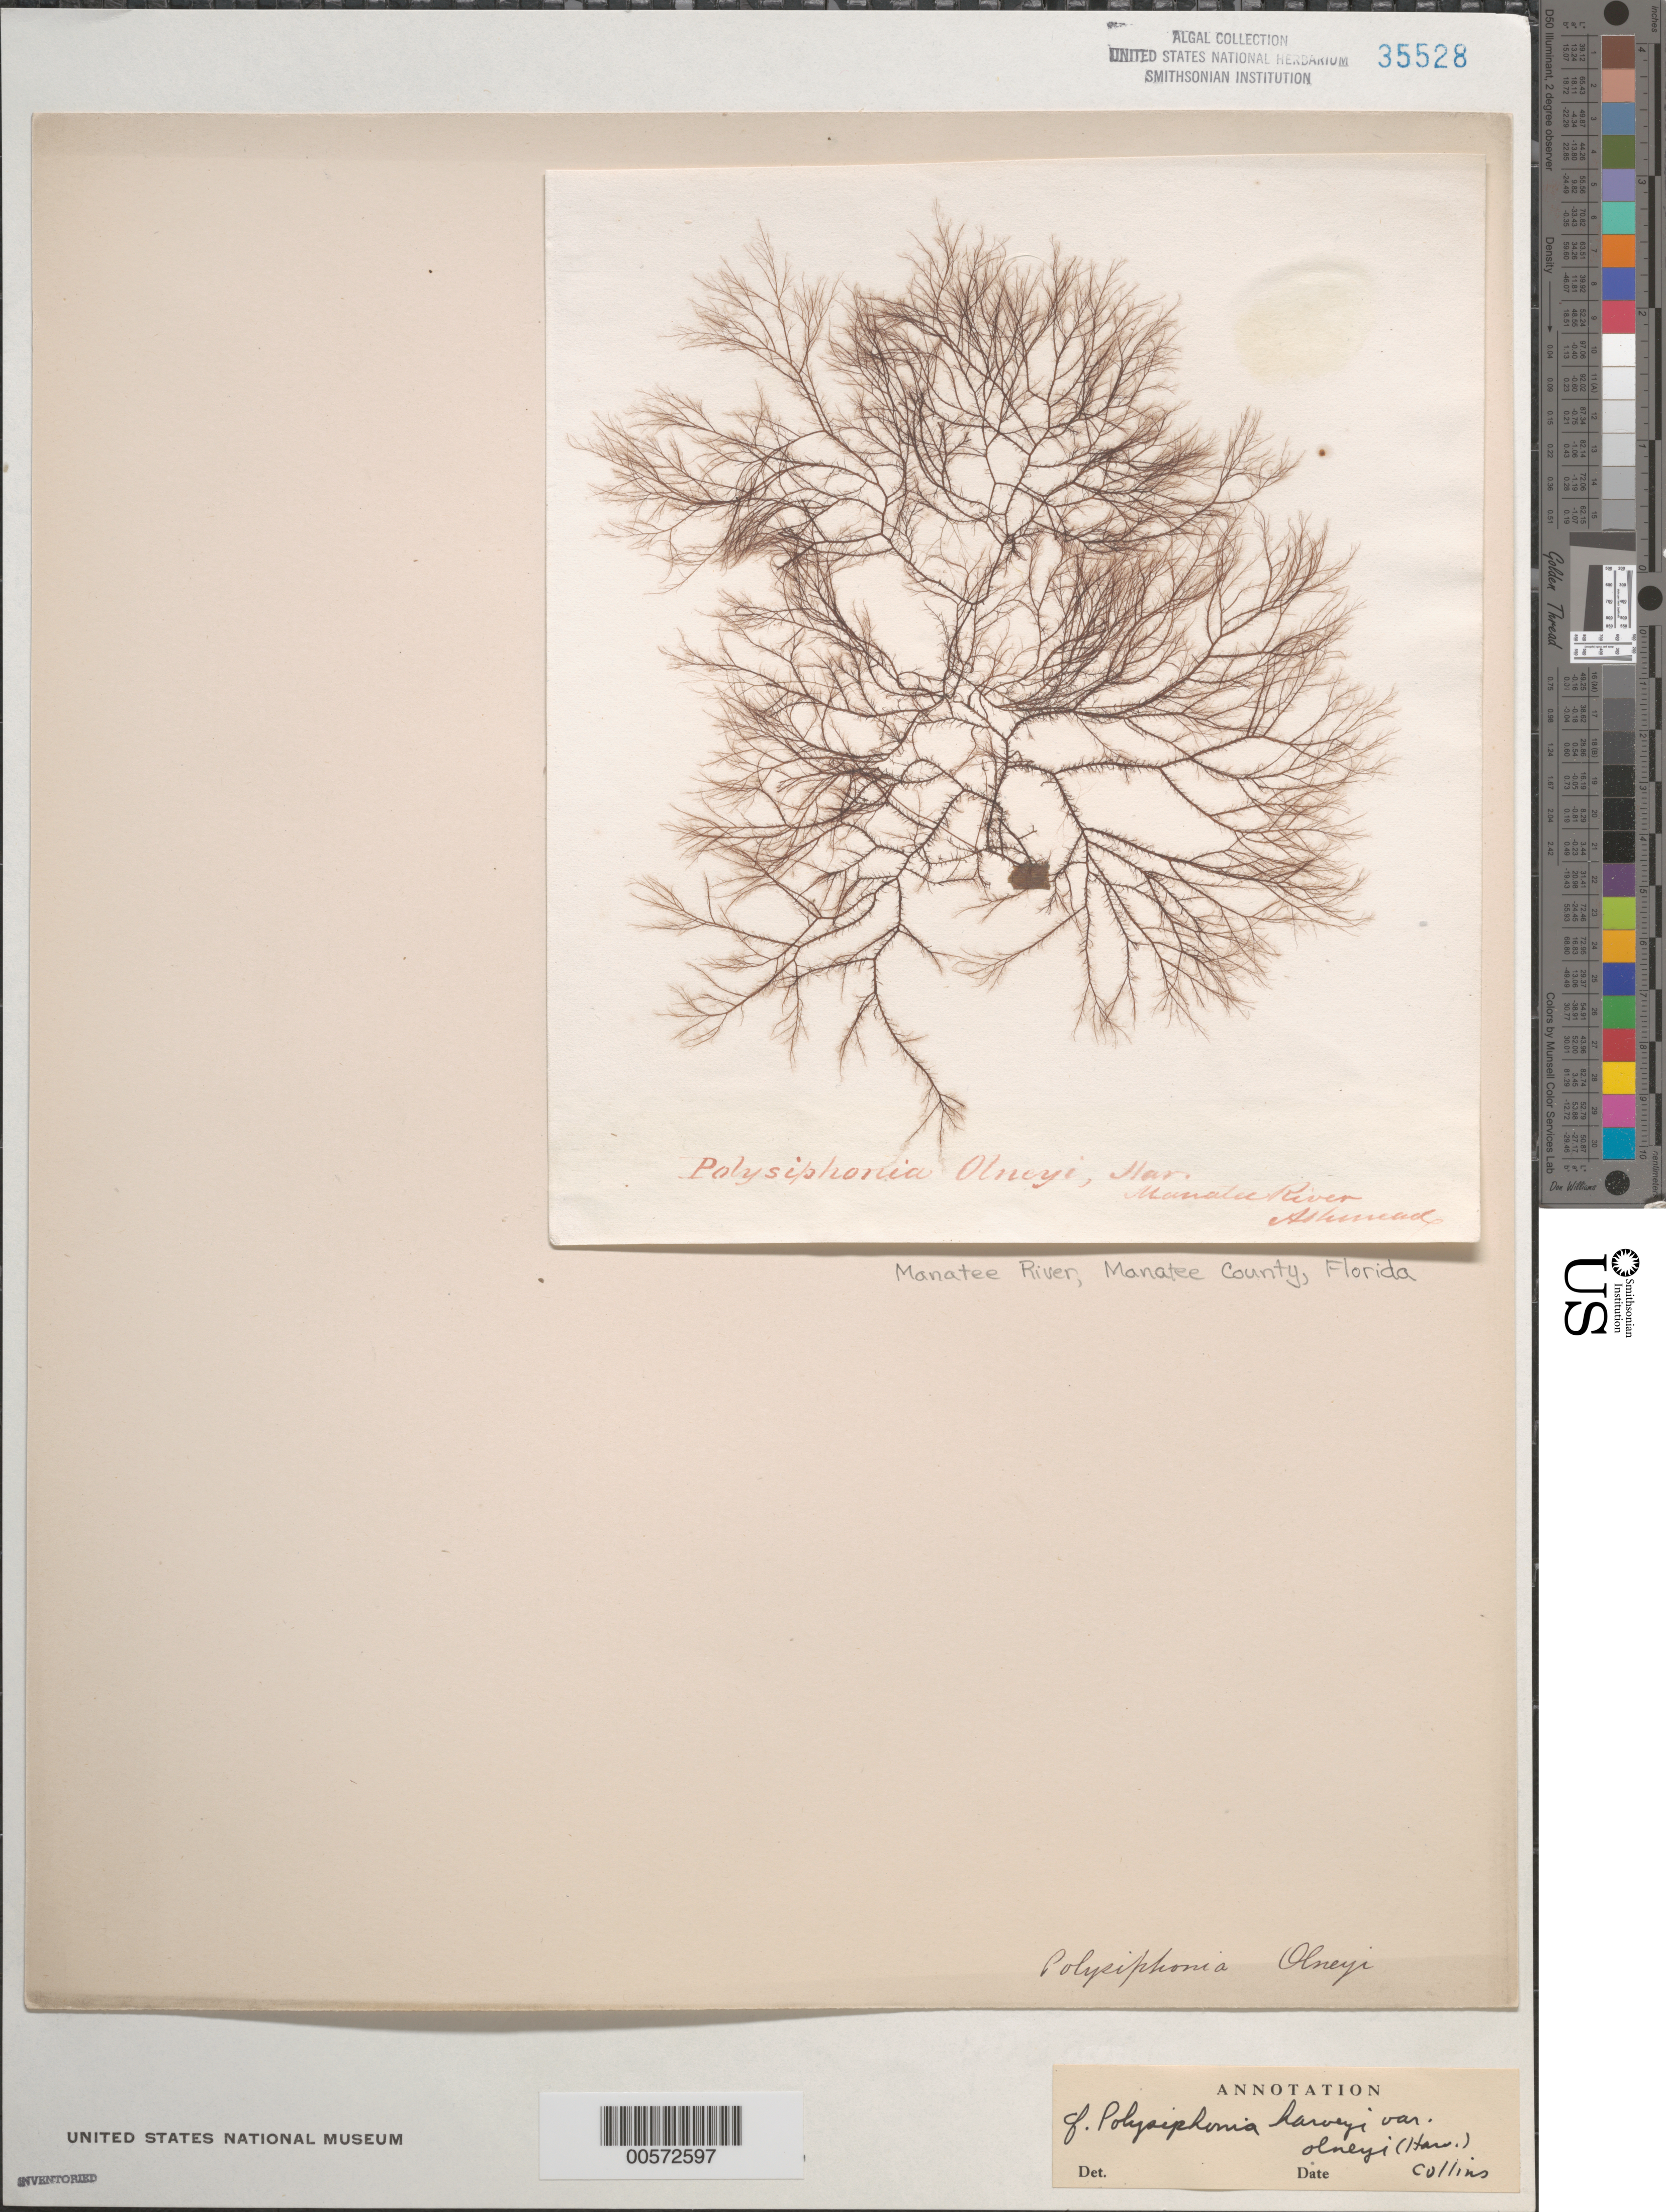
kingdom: Plantae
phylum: Rhodophyta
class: Florideophyceae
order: Ceramiales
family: Rhodomelaceae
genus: Polysiphonia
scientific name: Polysiphonia harveyi var. olneyi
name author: (Harv.) Collins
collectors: S. Ashmead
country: United States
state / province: Florida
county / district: Manatee County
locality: Manatee River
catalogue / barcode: US 35528